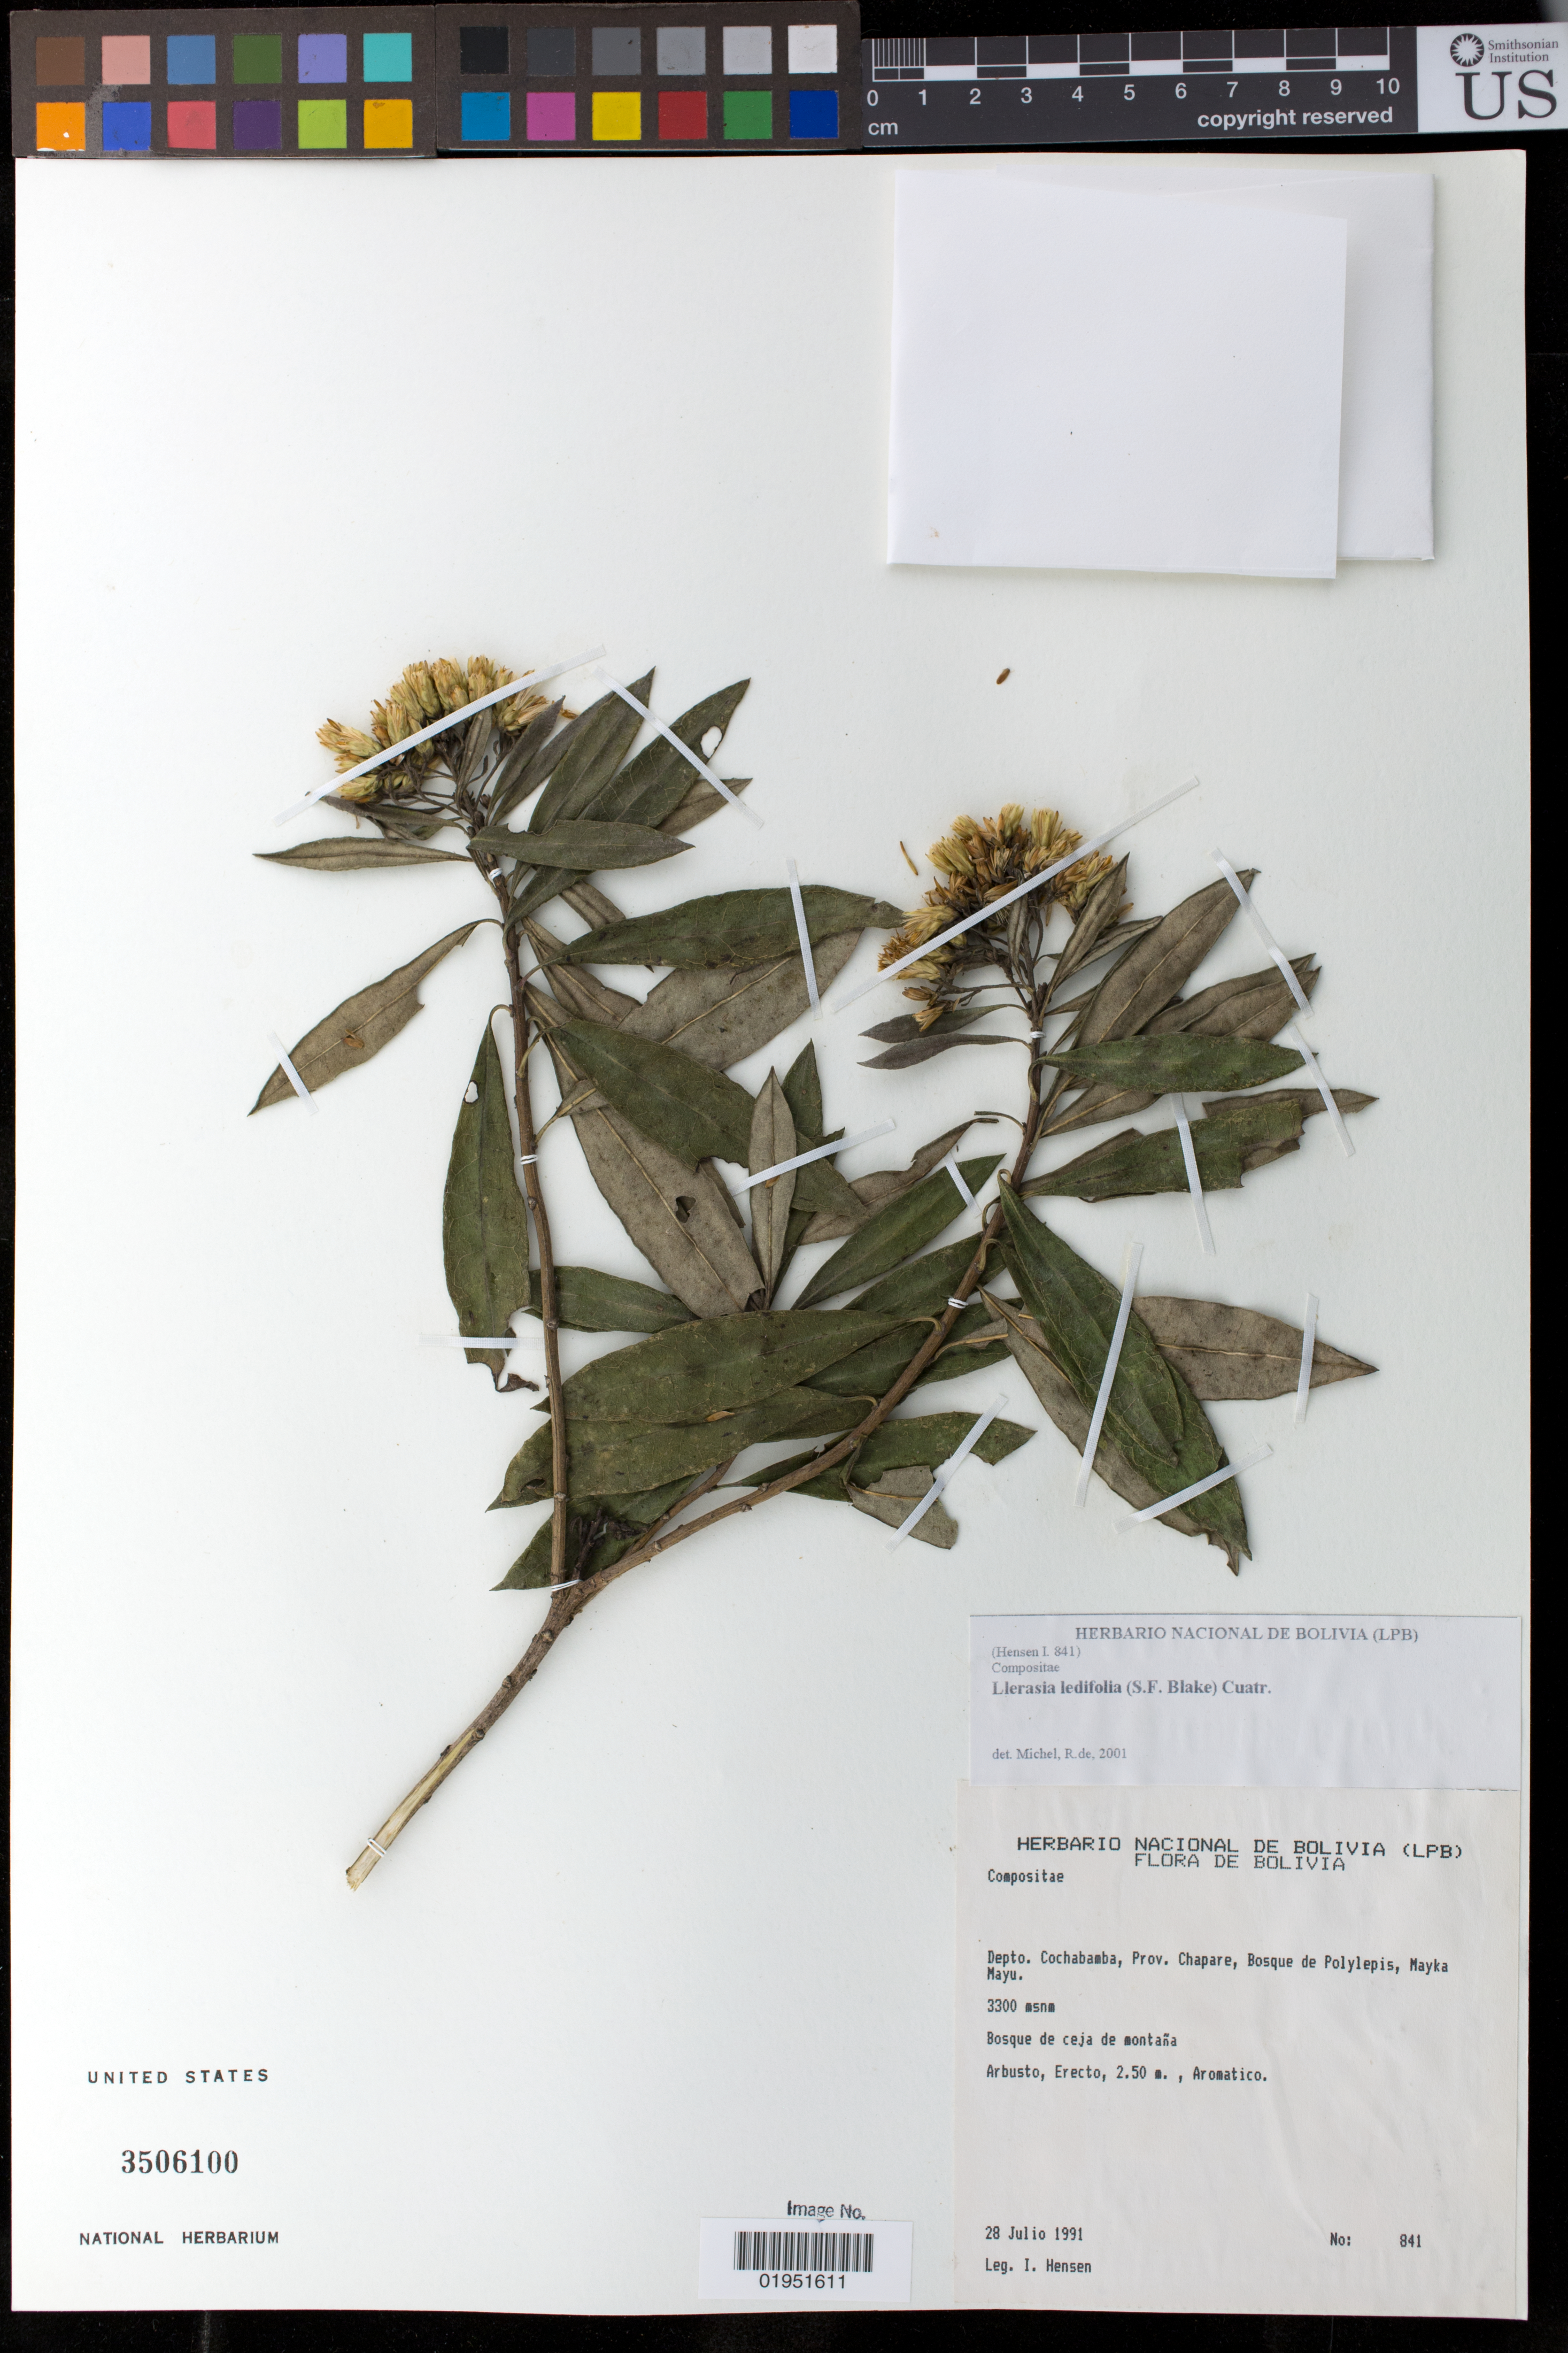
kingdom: Plantae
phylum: Tracheophyta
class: Magnoliopsida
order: Asterales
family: Asteraceae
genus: Llerasia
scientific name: Llerasia ledifolia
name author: (Blake) Cuatrec.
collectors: I. Hensen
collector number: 841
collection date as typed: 28 Jul 1991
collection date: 1991-07-28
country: Bolivia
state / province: Cochabamba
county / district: Chapare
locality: Bosque de Polylepis, Mayka Mayu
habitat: Bosque de ceja de montana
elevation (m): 3300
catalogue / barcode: US 3506100